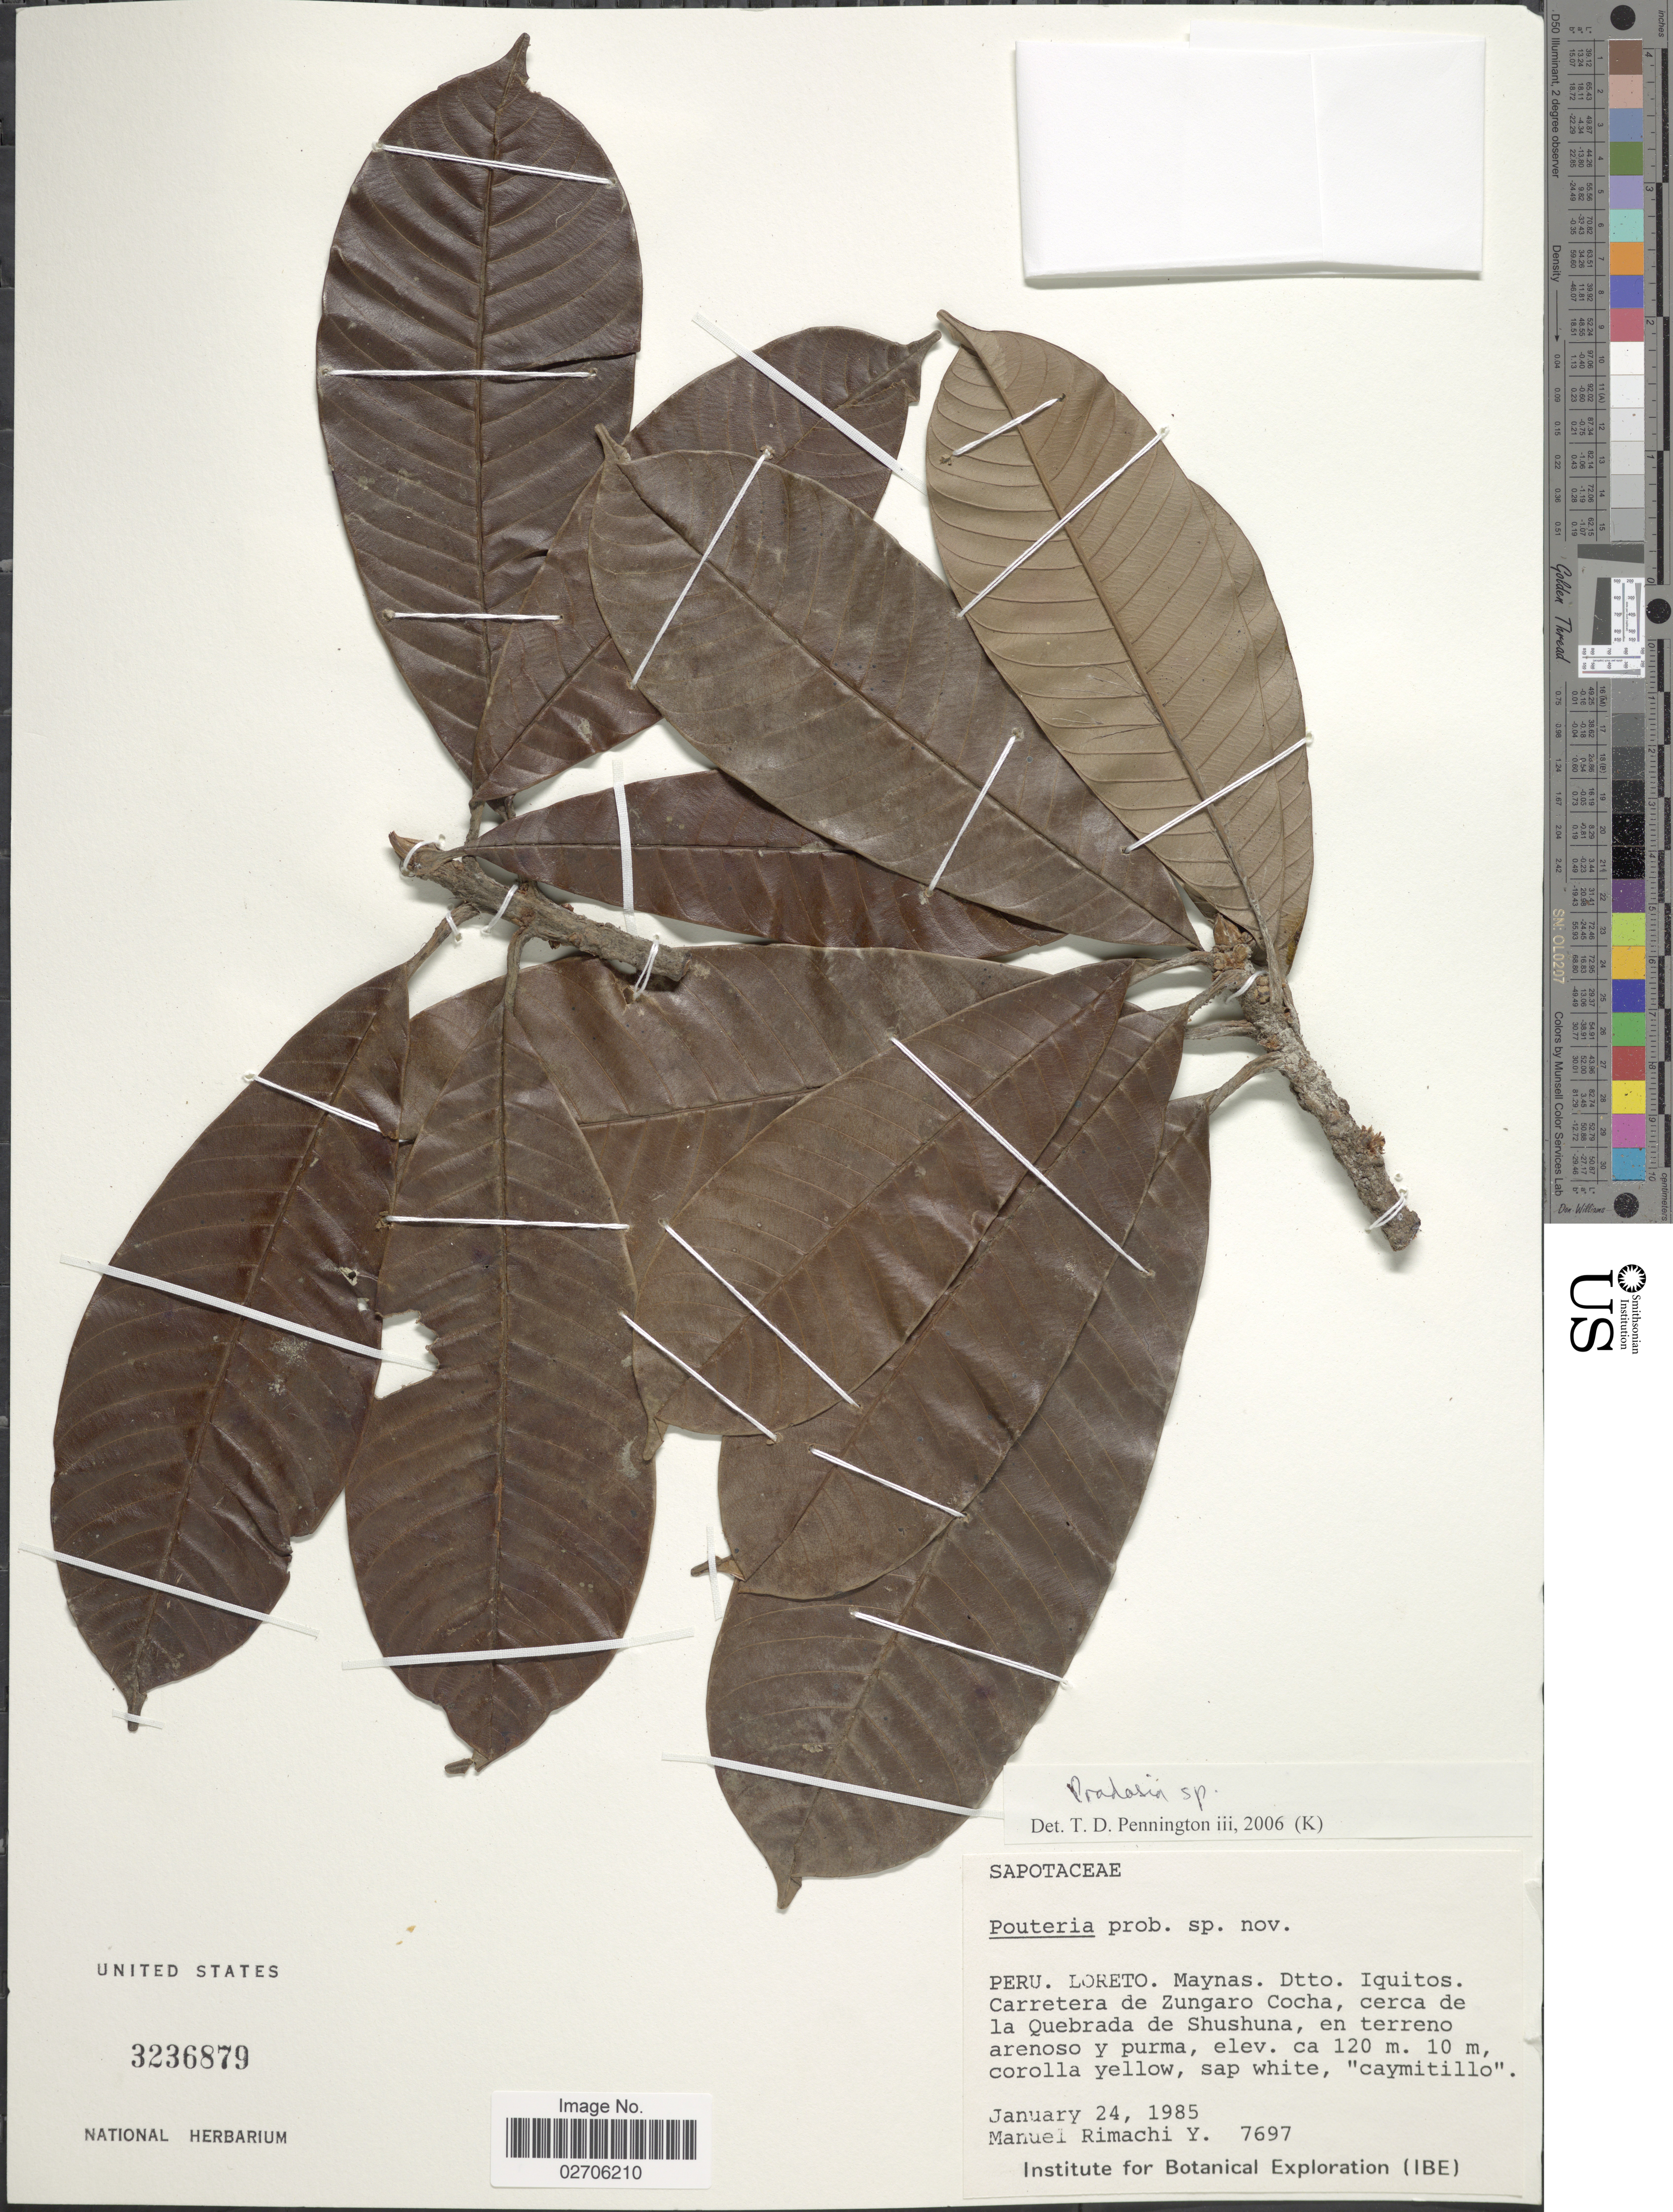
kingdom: Plantae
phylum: Tracheophyta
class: Magnoliopsida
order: Ericales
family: Sapotaceae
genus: Pradosia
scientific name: Pradosia sp.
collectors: M. Rimachi Y.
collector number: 7697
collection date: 1985-01-24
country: Peru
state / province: Loreto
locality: Maynas. Dtto. Iquitos. Carretera de Zungaro Cocha, cerca de la Quebrada de Shushuna, en terreno arenoso y purma.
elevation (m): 120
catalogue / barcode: US 3236879